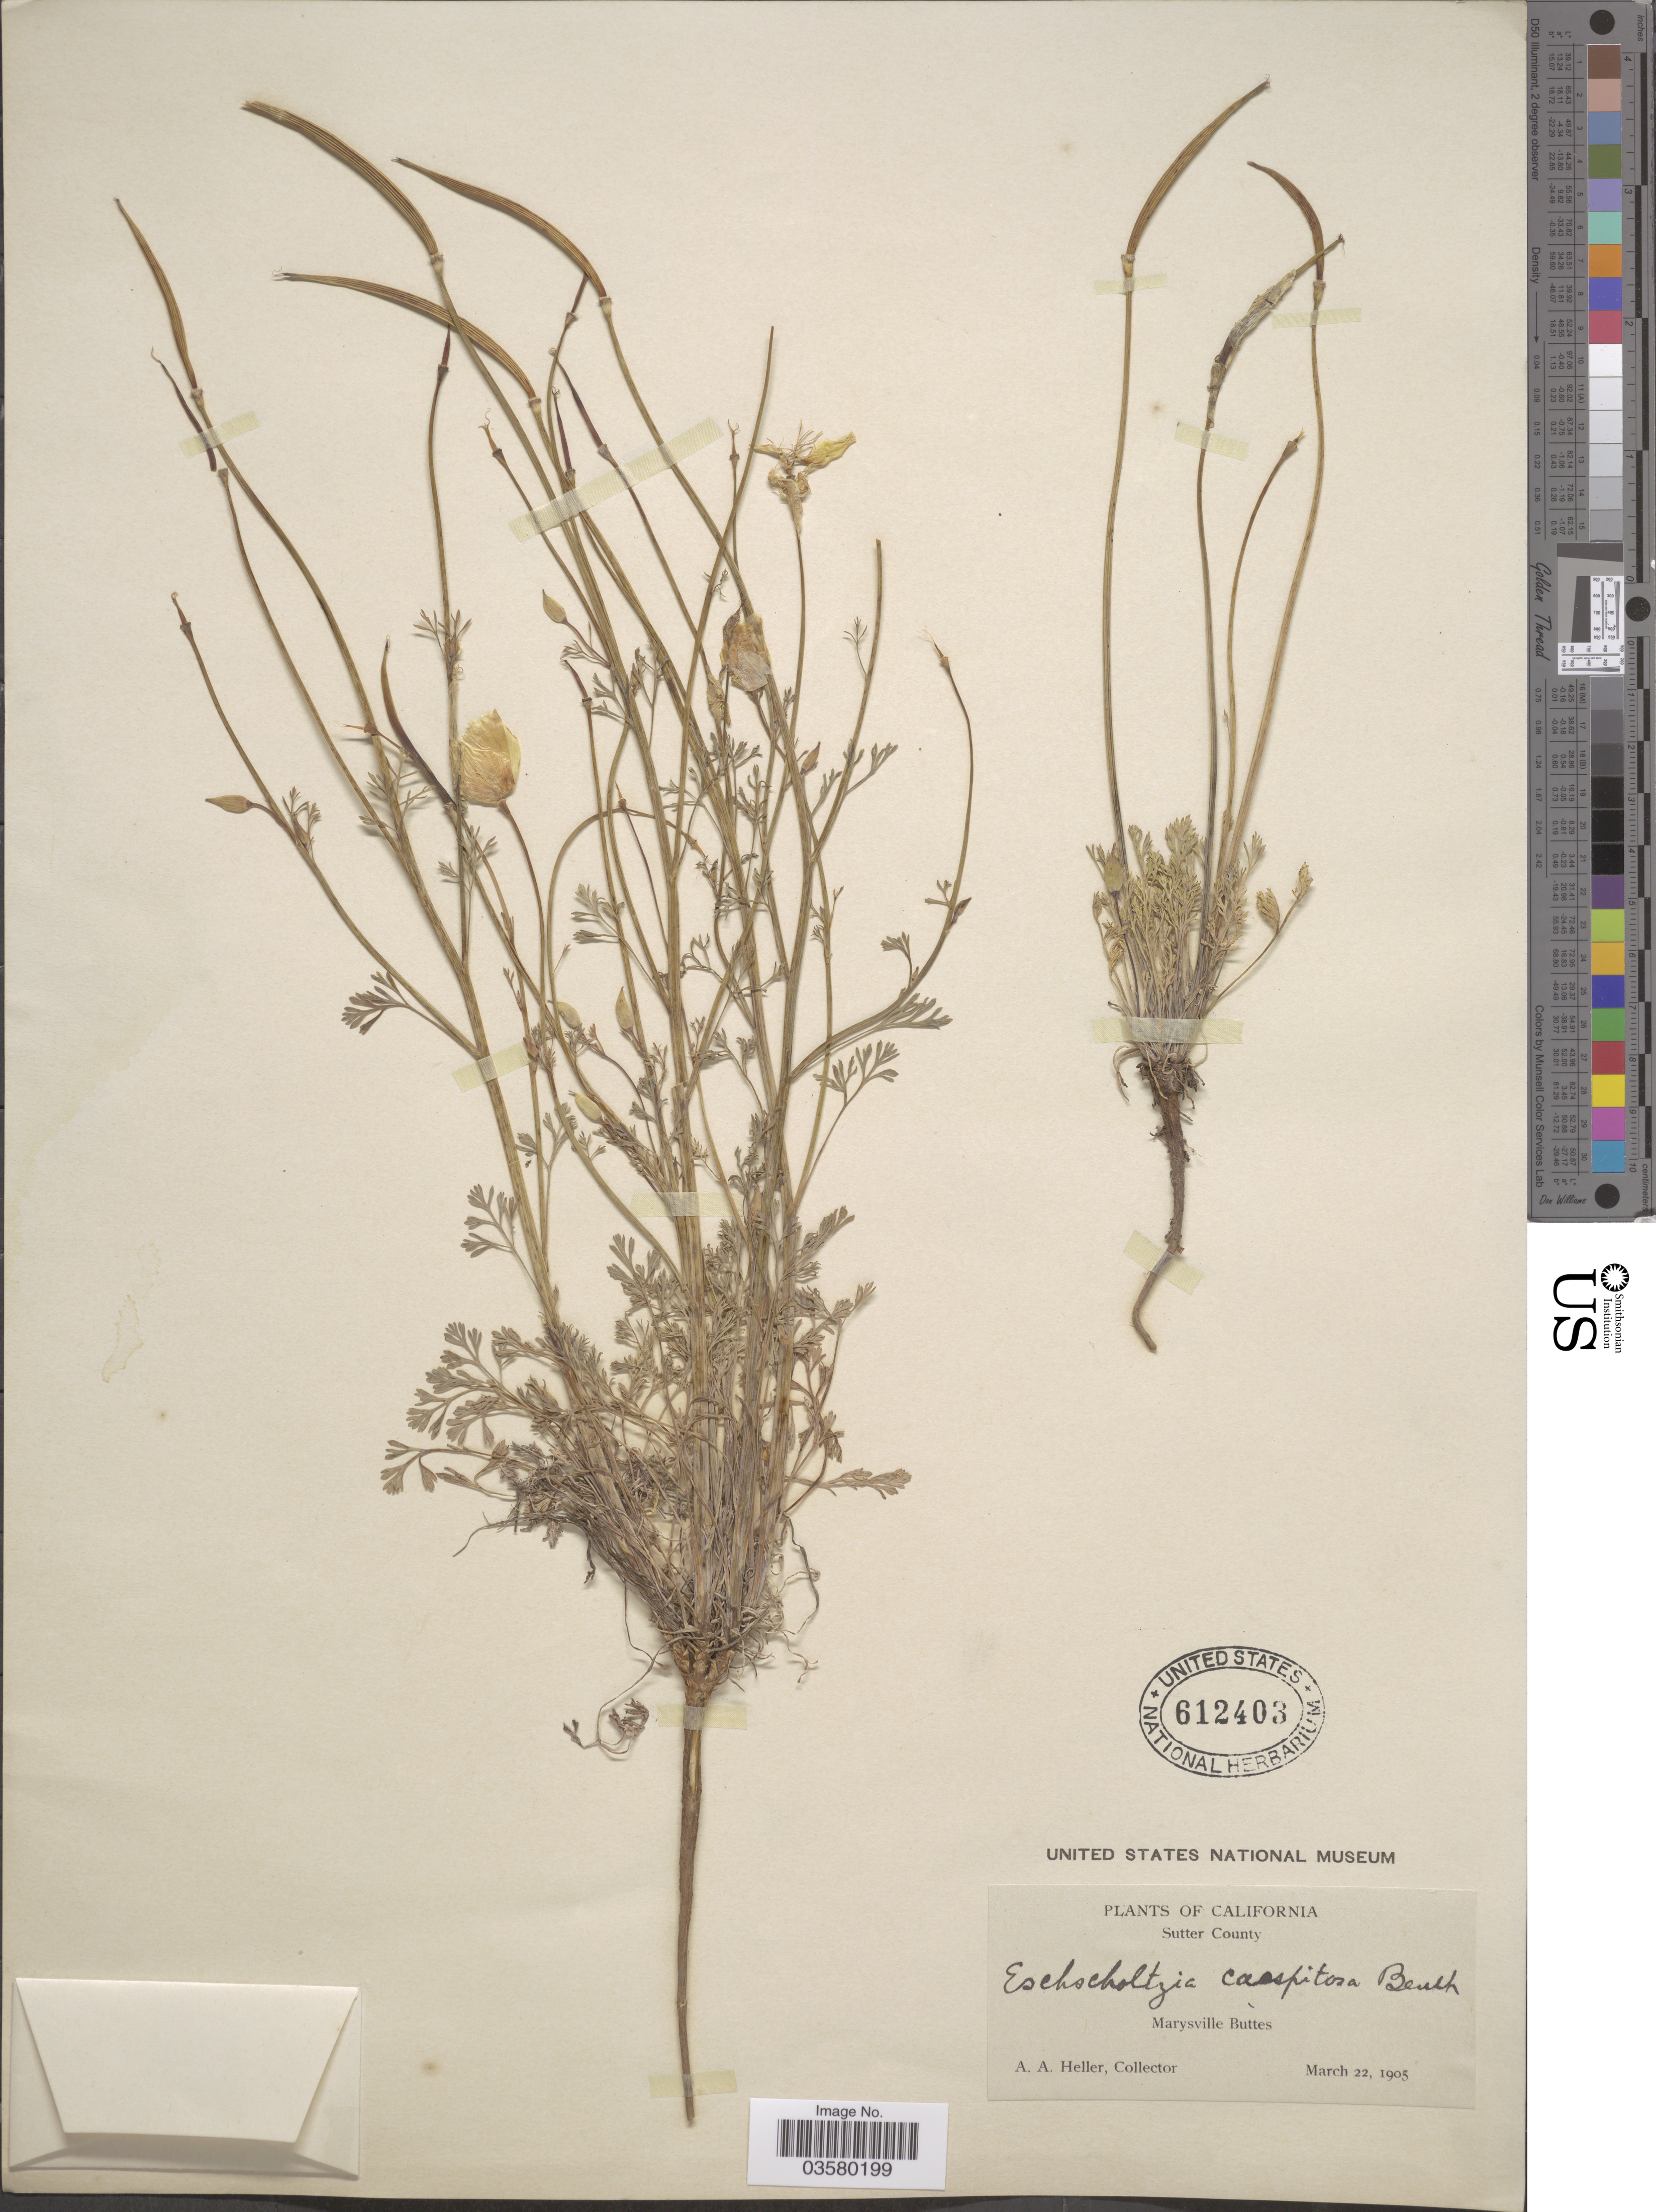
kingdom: Plantae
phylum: Tracheophyta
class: Magnoliopsida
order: Ranunculales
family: Papaveraceae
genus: Eschscholzia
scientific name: Eschscholzia caespitosa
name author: Benth.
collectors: A. A. Heller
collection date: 1905-03-22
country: United States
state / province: California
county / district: Sutter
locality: Sutter County. Marysville Buttes.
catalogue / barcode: US 612403